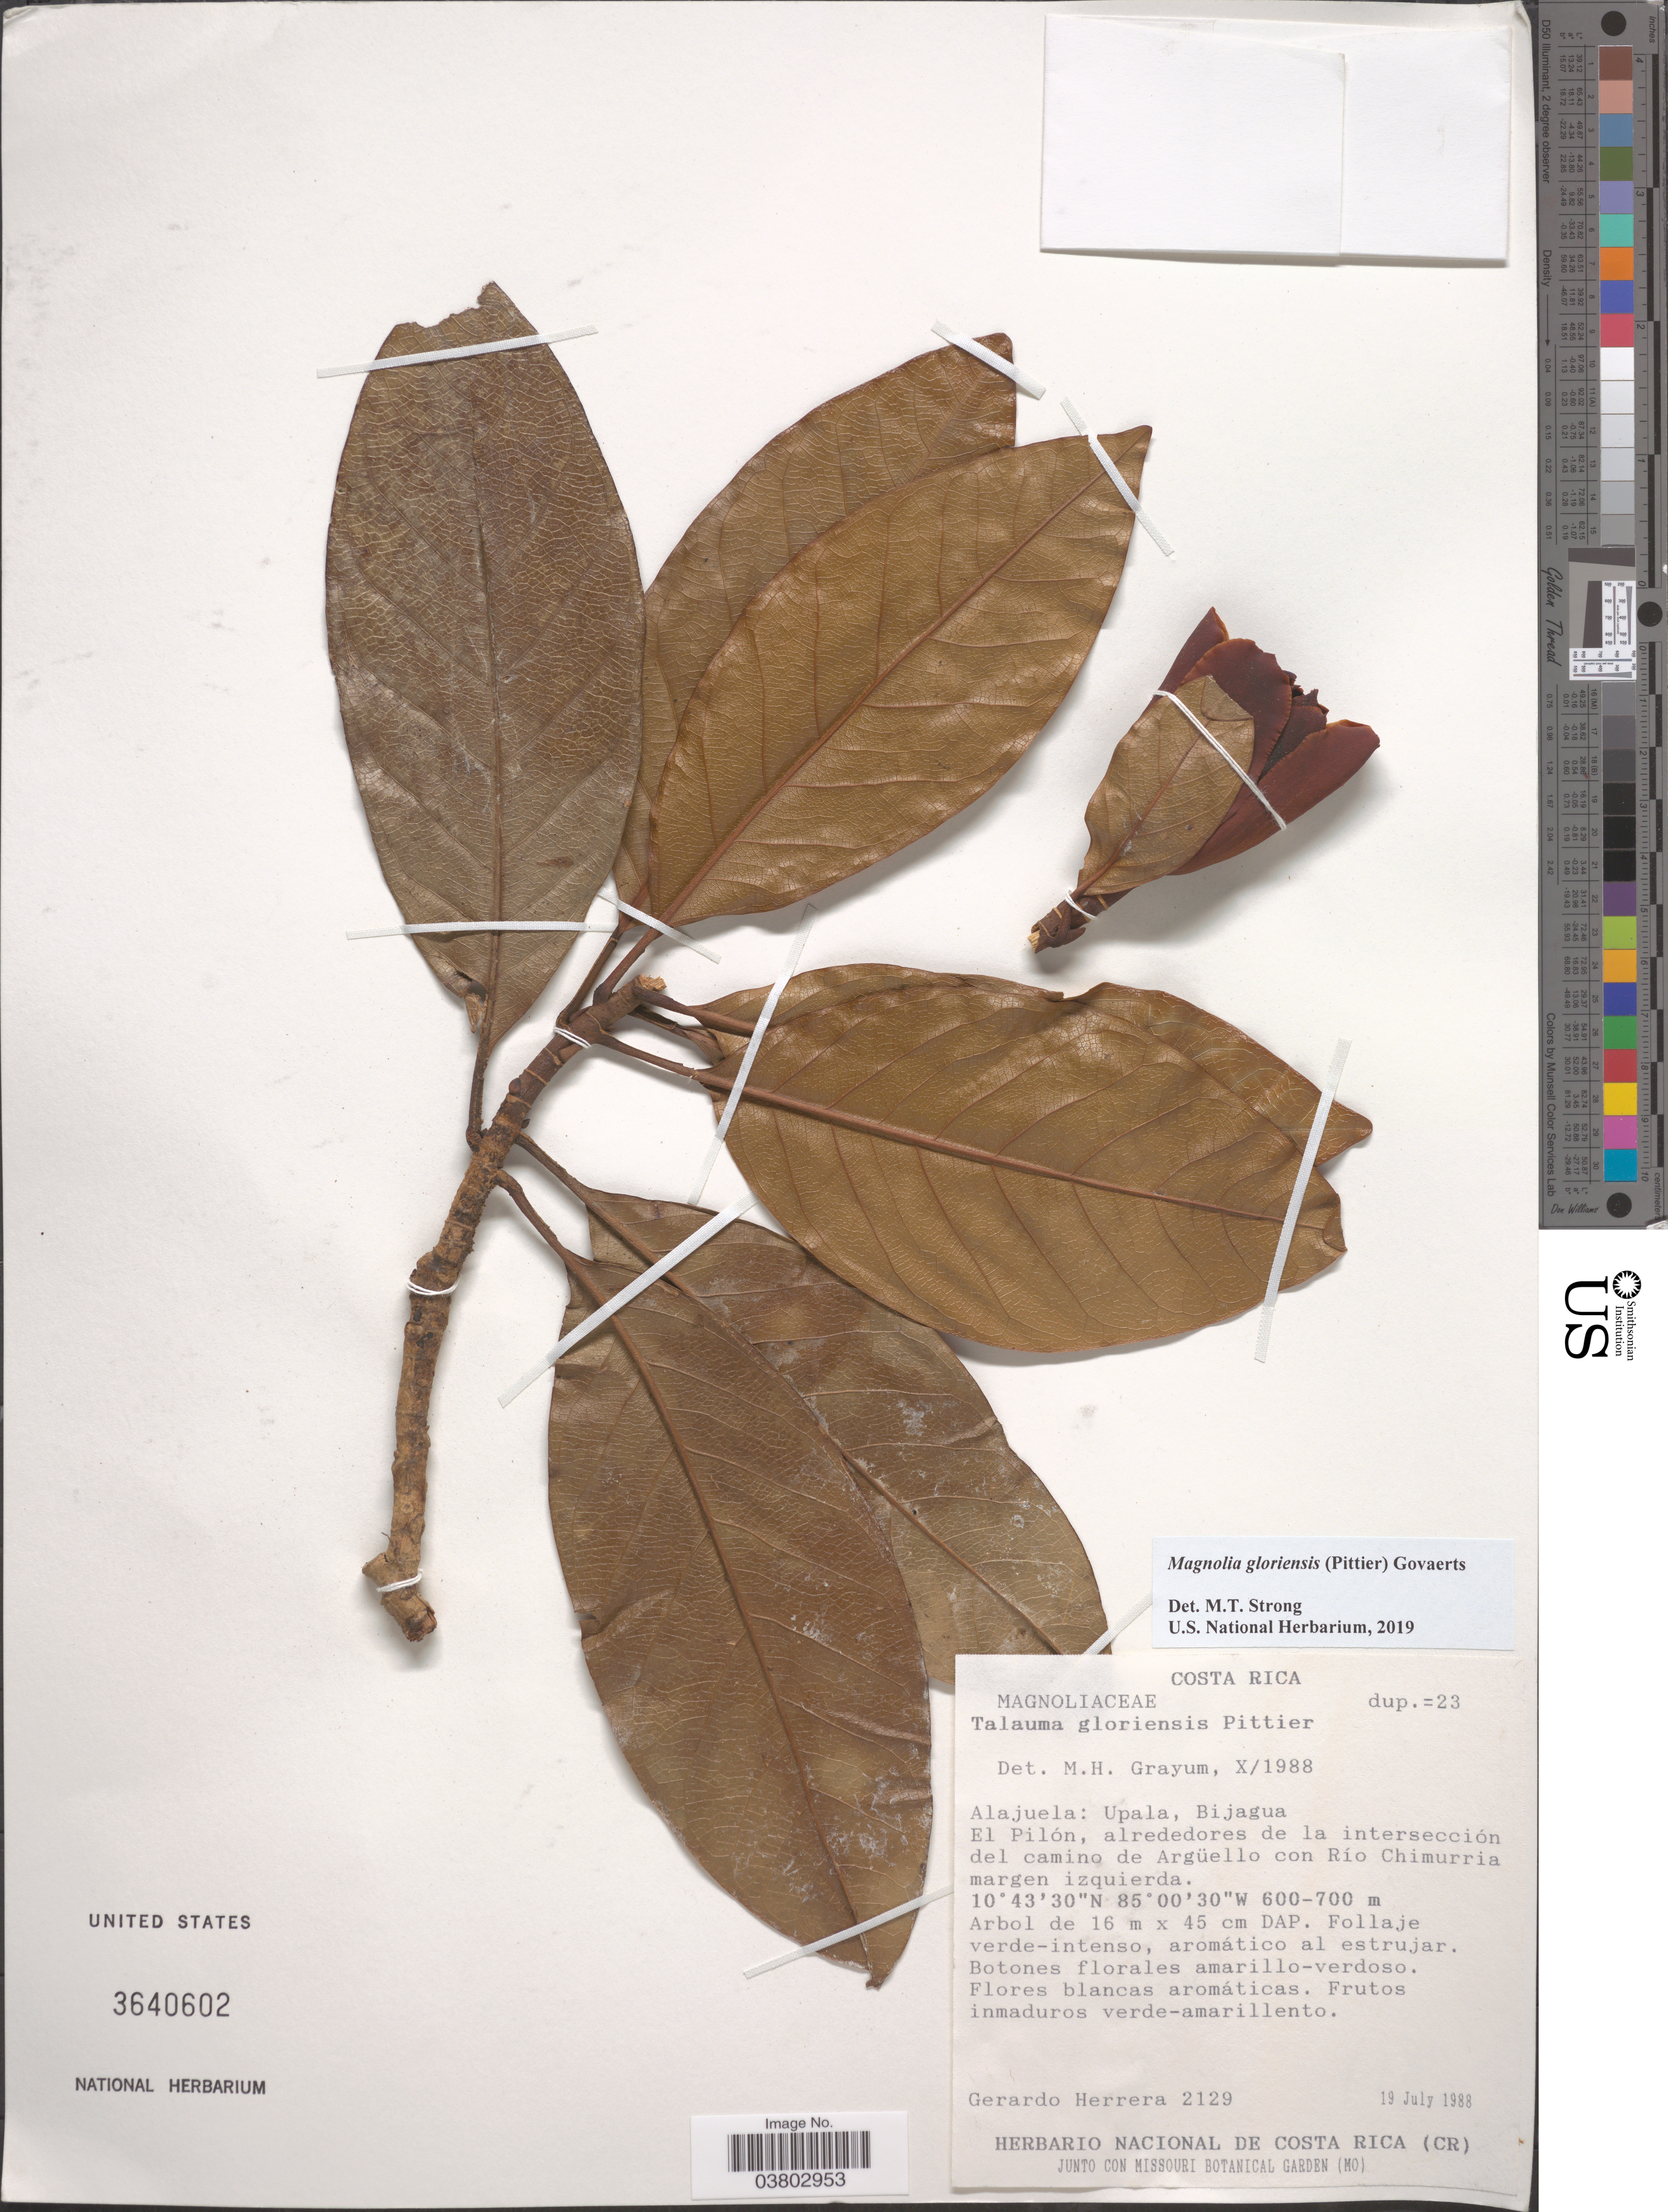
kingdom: Plantae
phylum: Tracheophyta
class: Magnoliopsida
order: Magnoliales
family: Magnoliaceae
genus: Magnolia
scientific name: Magnolia gloriensis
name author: (Pittier) Govaerts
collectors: G. Herrera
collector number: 2129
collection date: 1988-07-19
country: Costa Rica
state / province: Alajuela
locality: Upala, Bijagua. El Pilón, alrededores de la intersección del camino de Argüello con Río Chimurria margen izquierda.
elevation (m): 600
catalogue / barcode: US 3640602